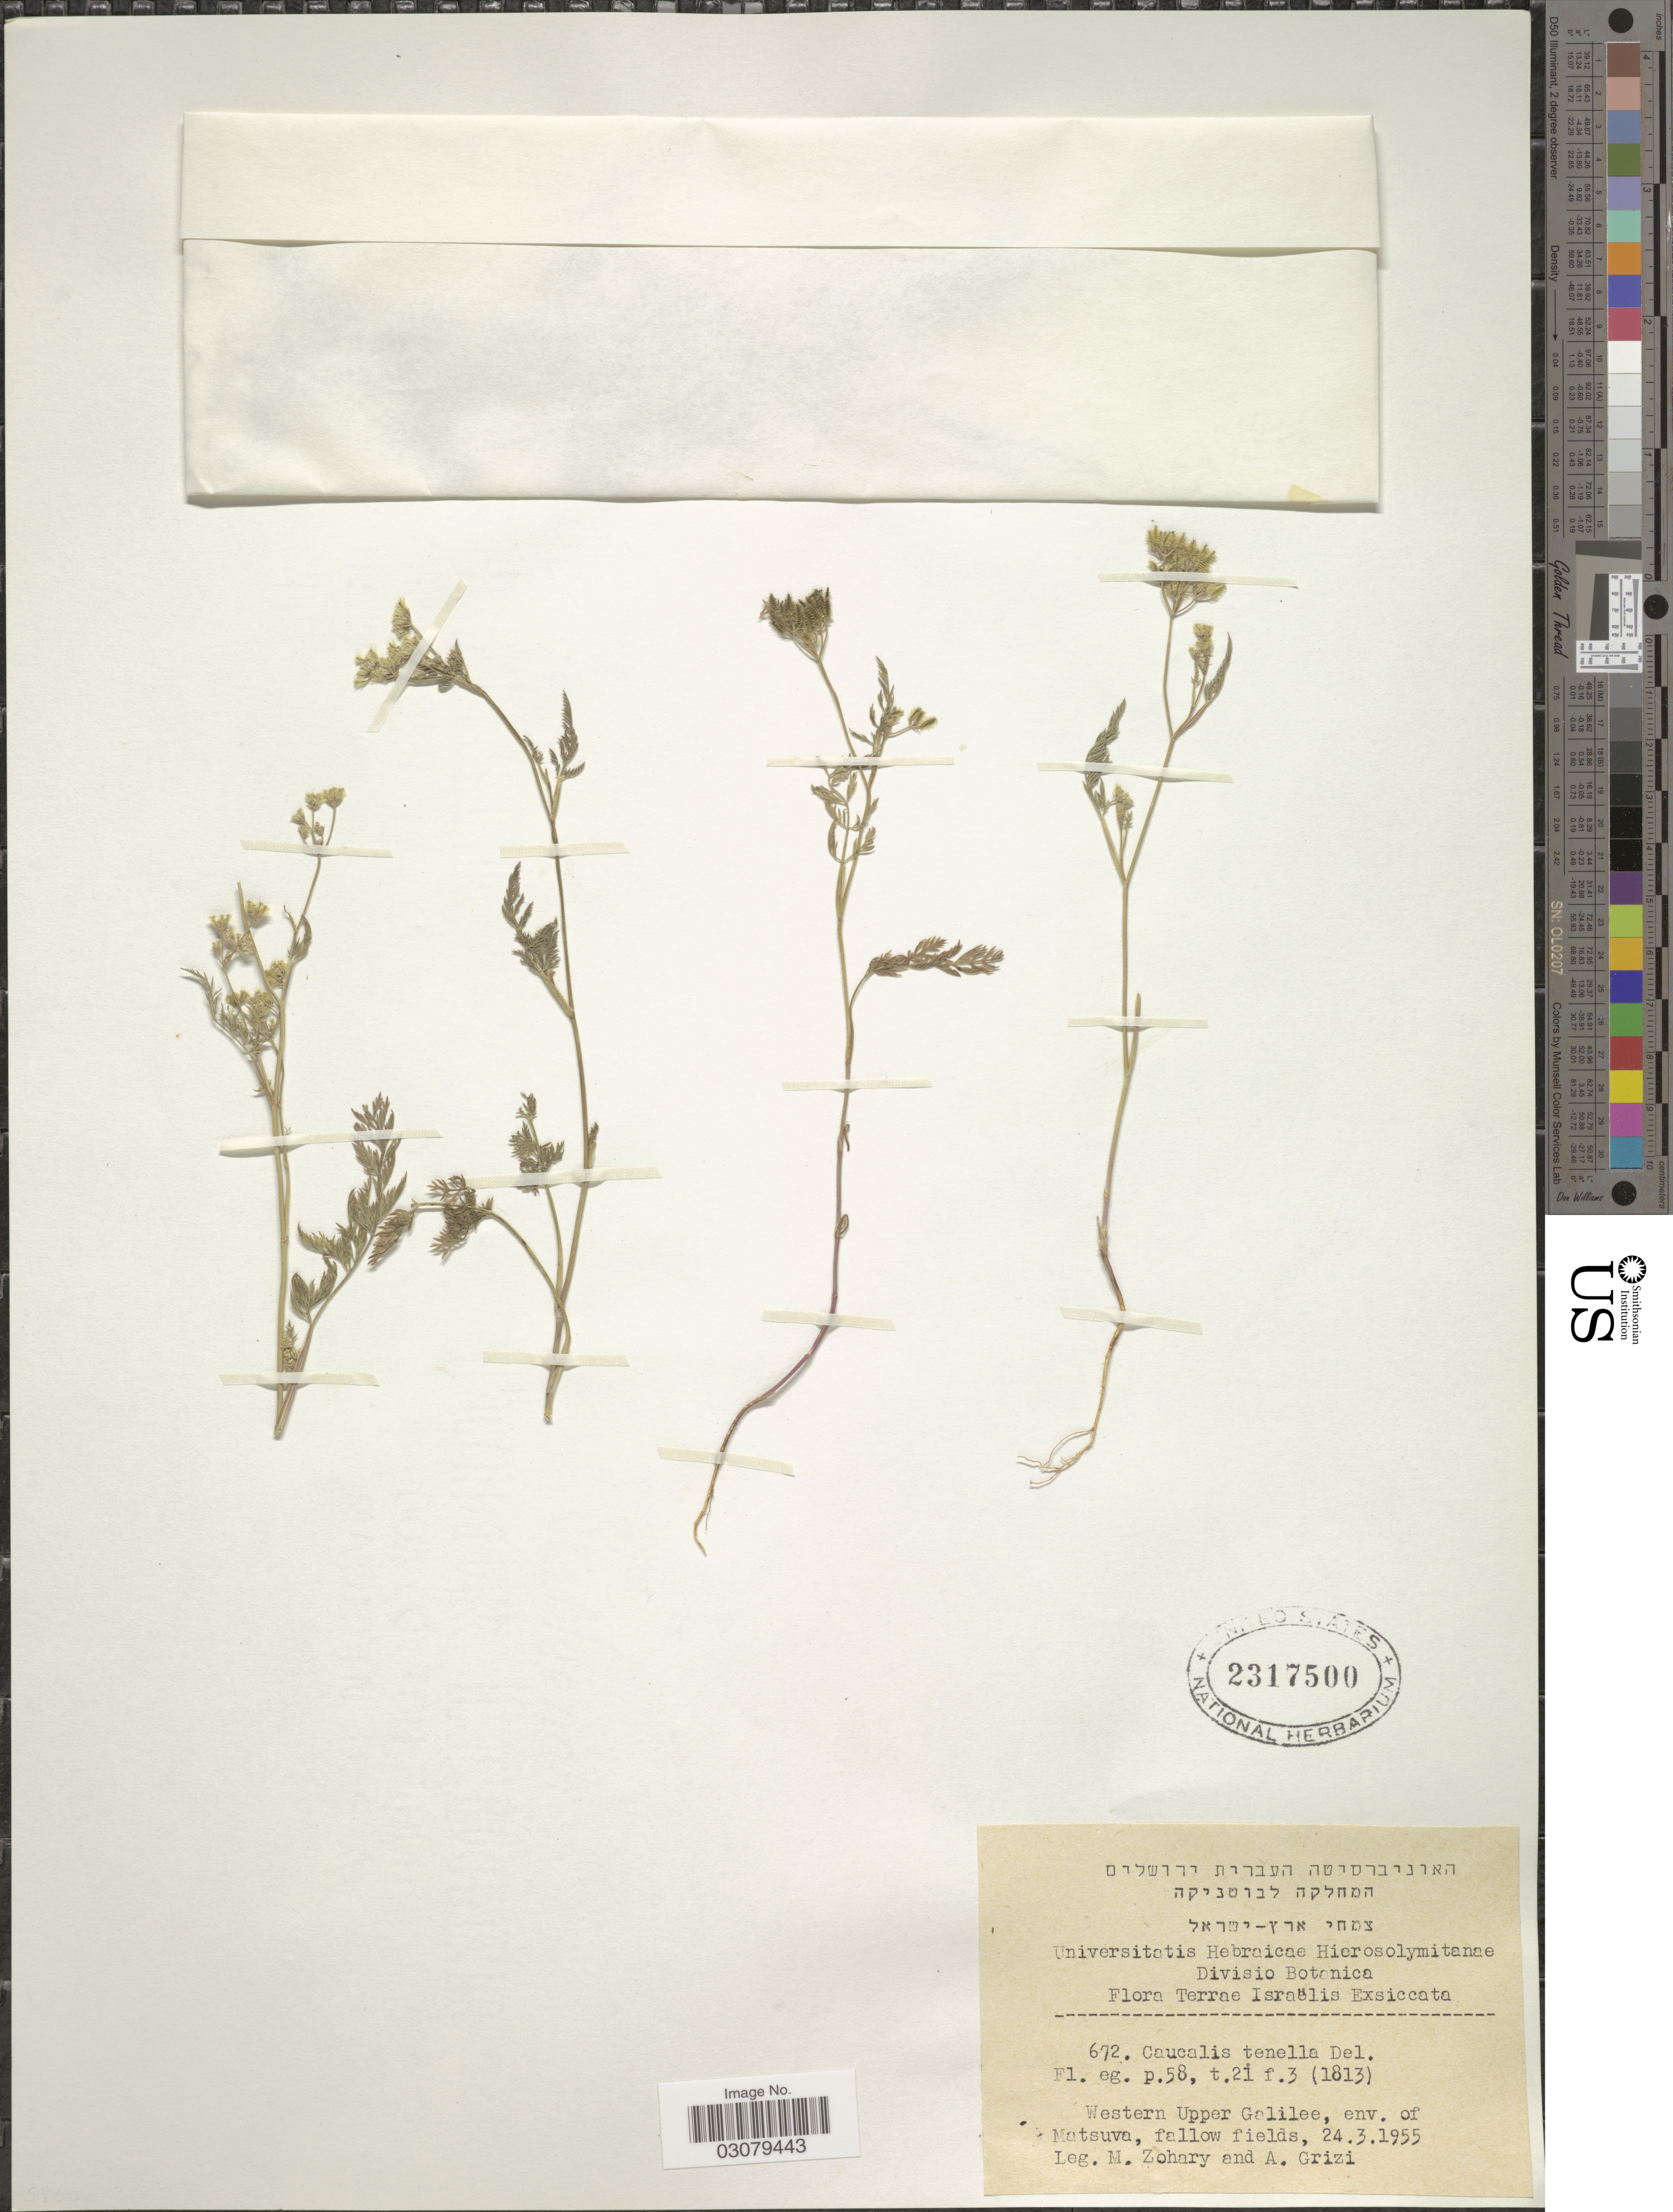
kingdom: Plantae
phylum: Tracheophyta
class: Magnoliopsida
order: Apiales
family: Apiaceae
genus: Torilis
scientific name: Torilis tenella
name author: (Delile) Rchb. f.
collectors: M. Zohary & A. Grizi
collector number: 672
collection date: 1955-03-24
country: Israel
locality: Terrae Israëlis. Western Upper Galilee, env. of Matsuva.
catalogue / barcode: US 2317500